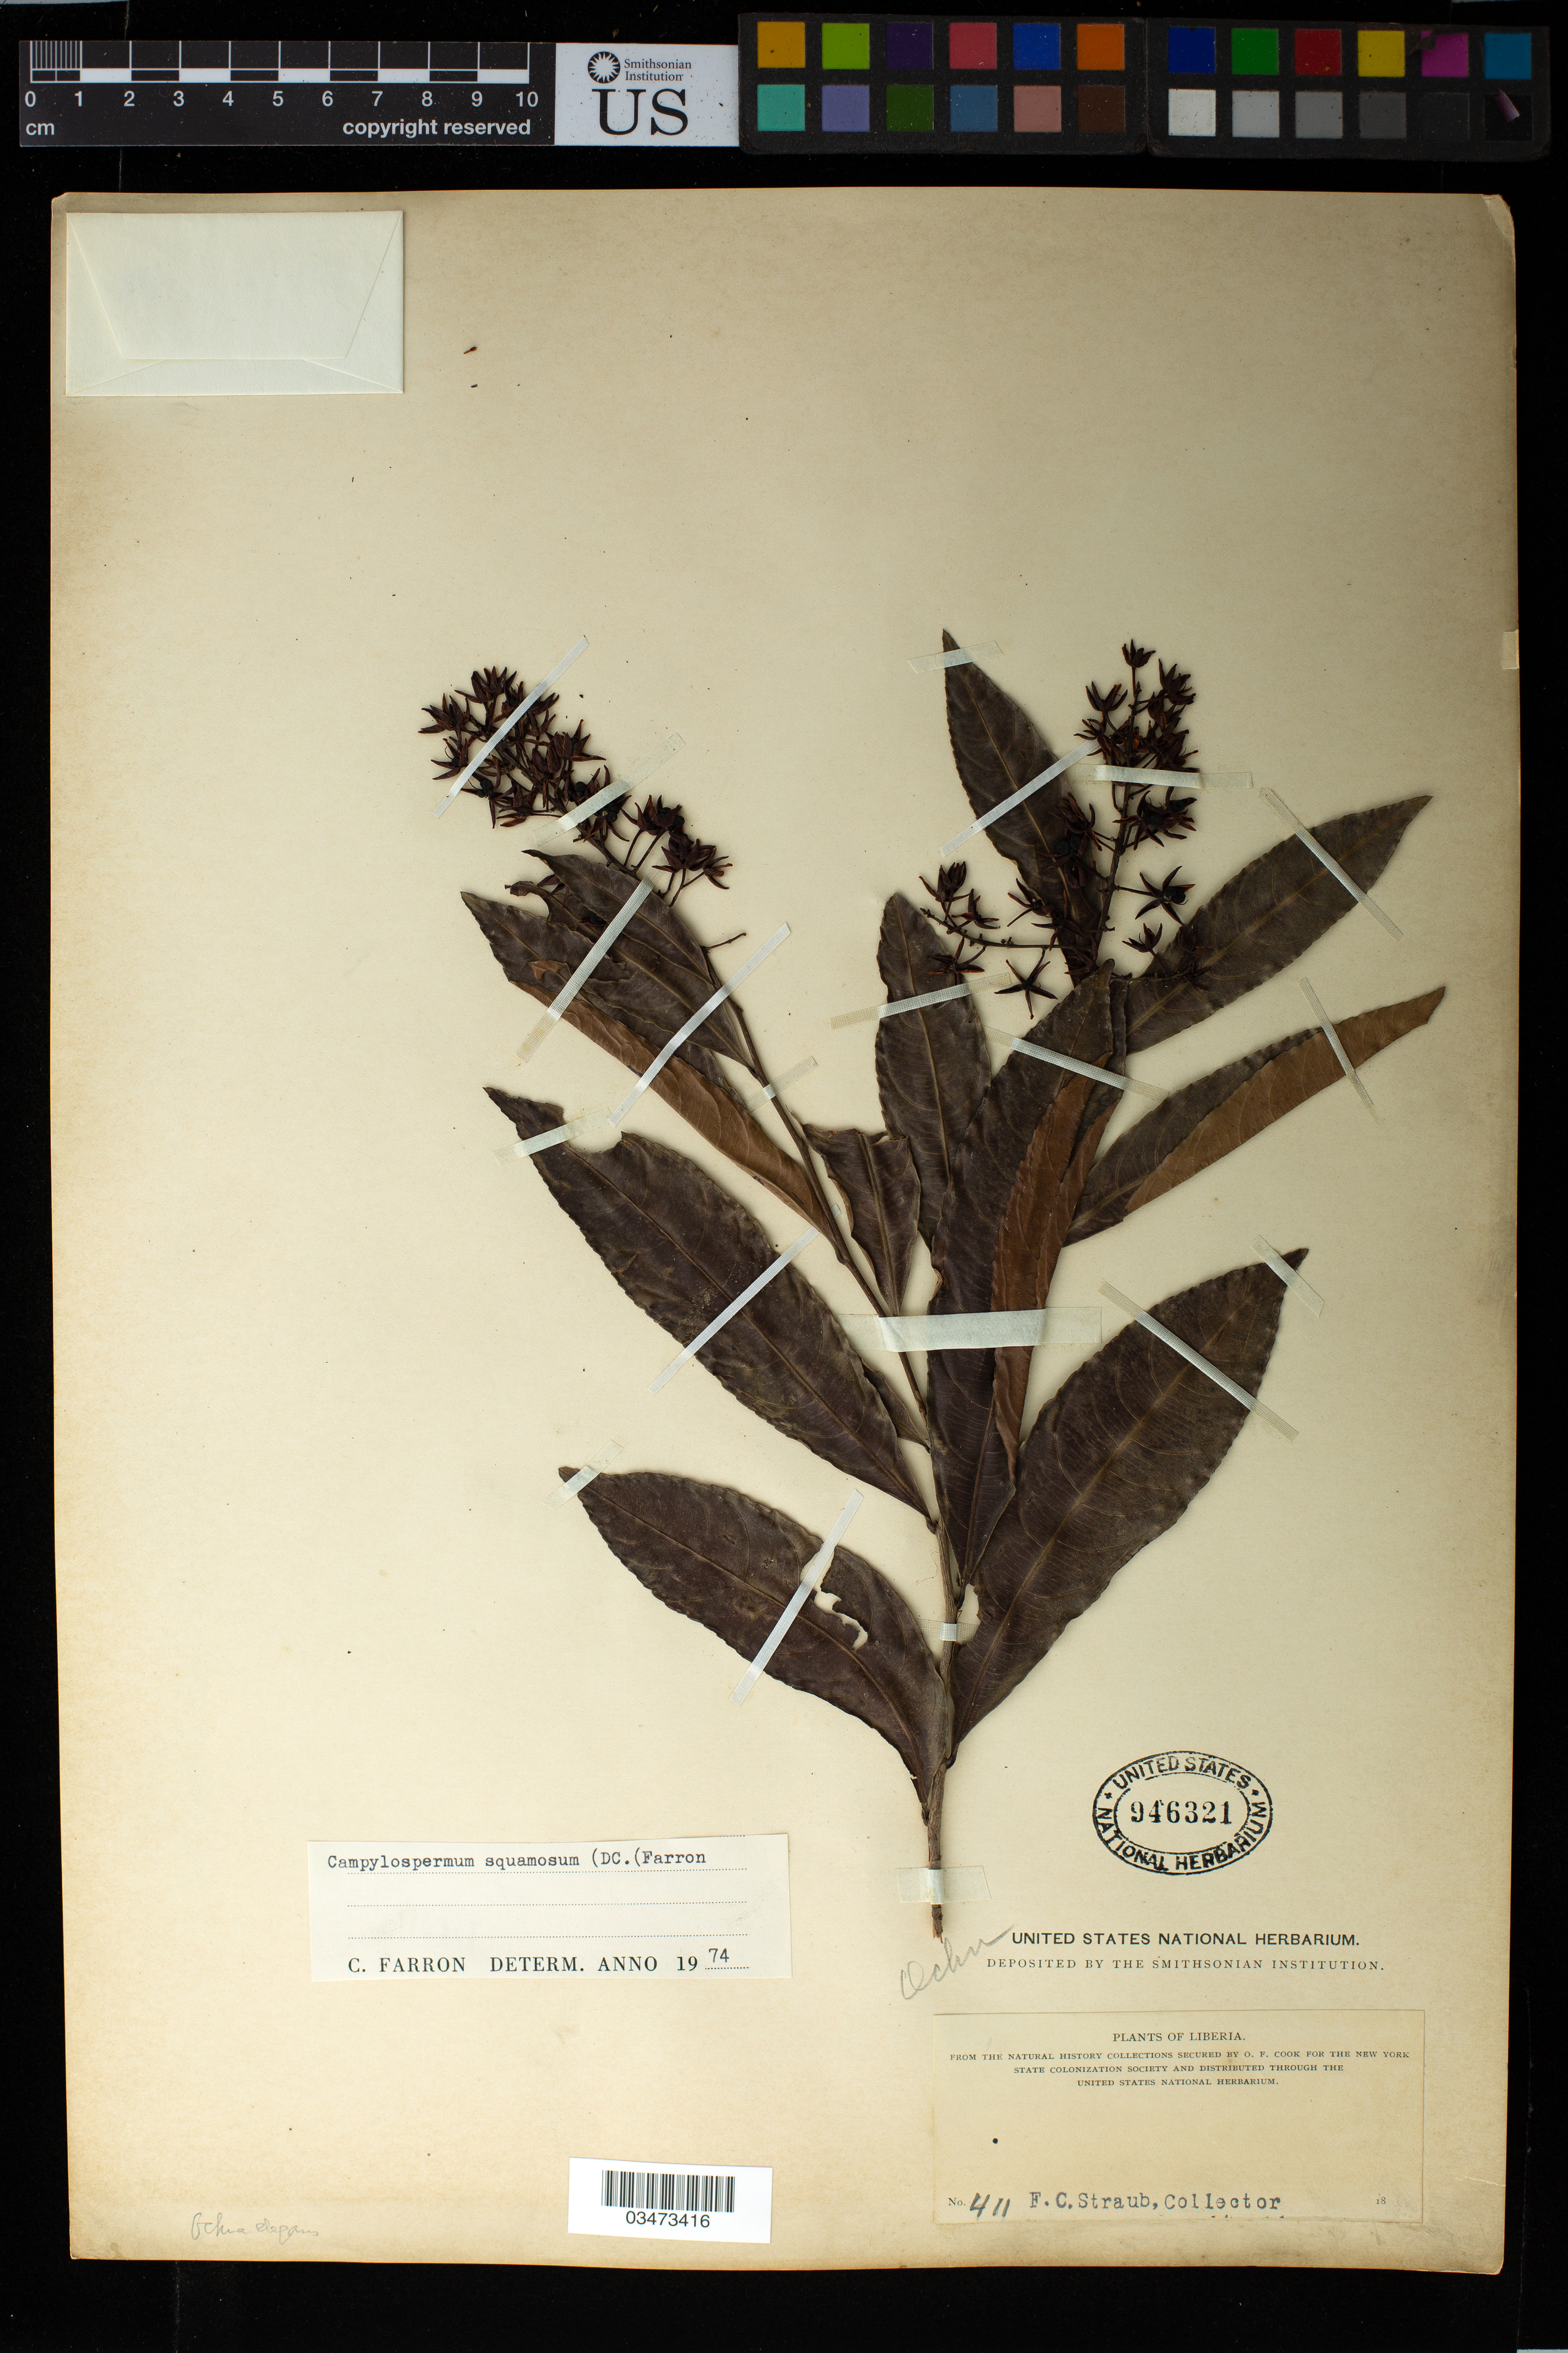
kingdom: Plantae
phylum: Tracheophyta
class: Magnoliopsida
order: Malpighiales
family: Ochnaceae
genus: Campylospermum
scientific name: Campylospermum squamosum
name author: (DC.) Farron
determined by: Farron, Claude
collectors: F. Straub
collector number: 411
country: Liberia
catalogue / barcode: US 946321